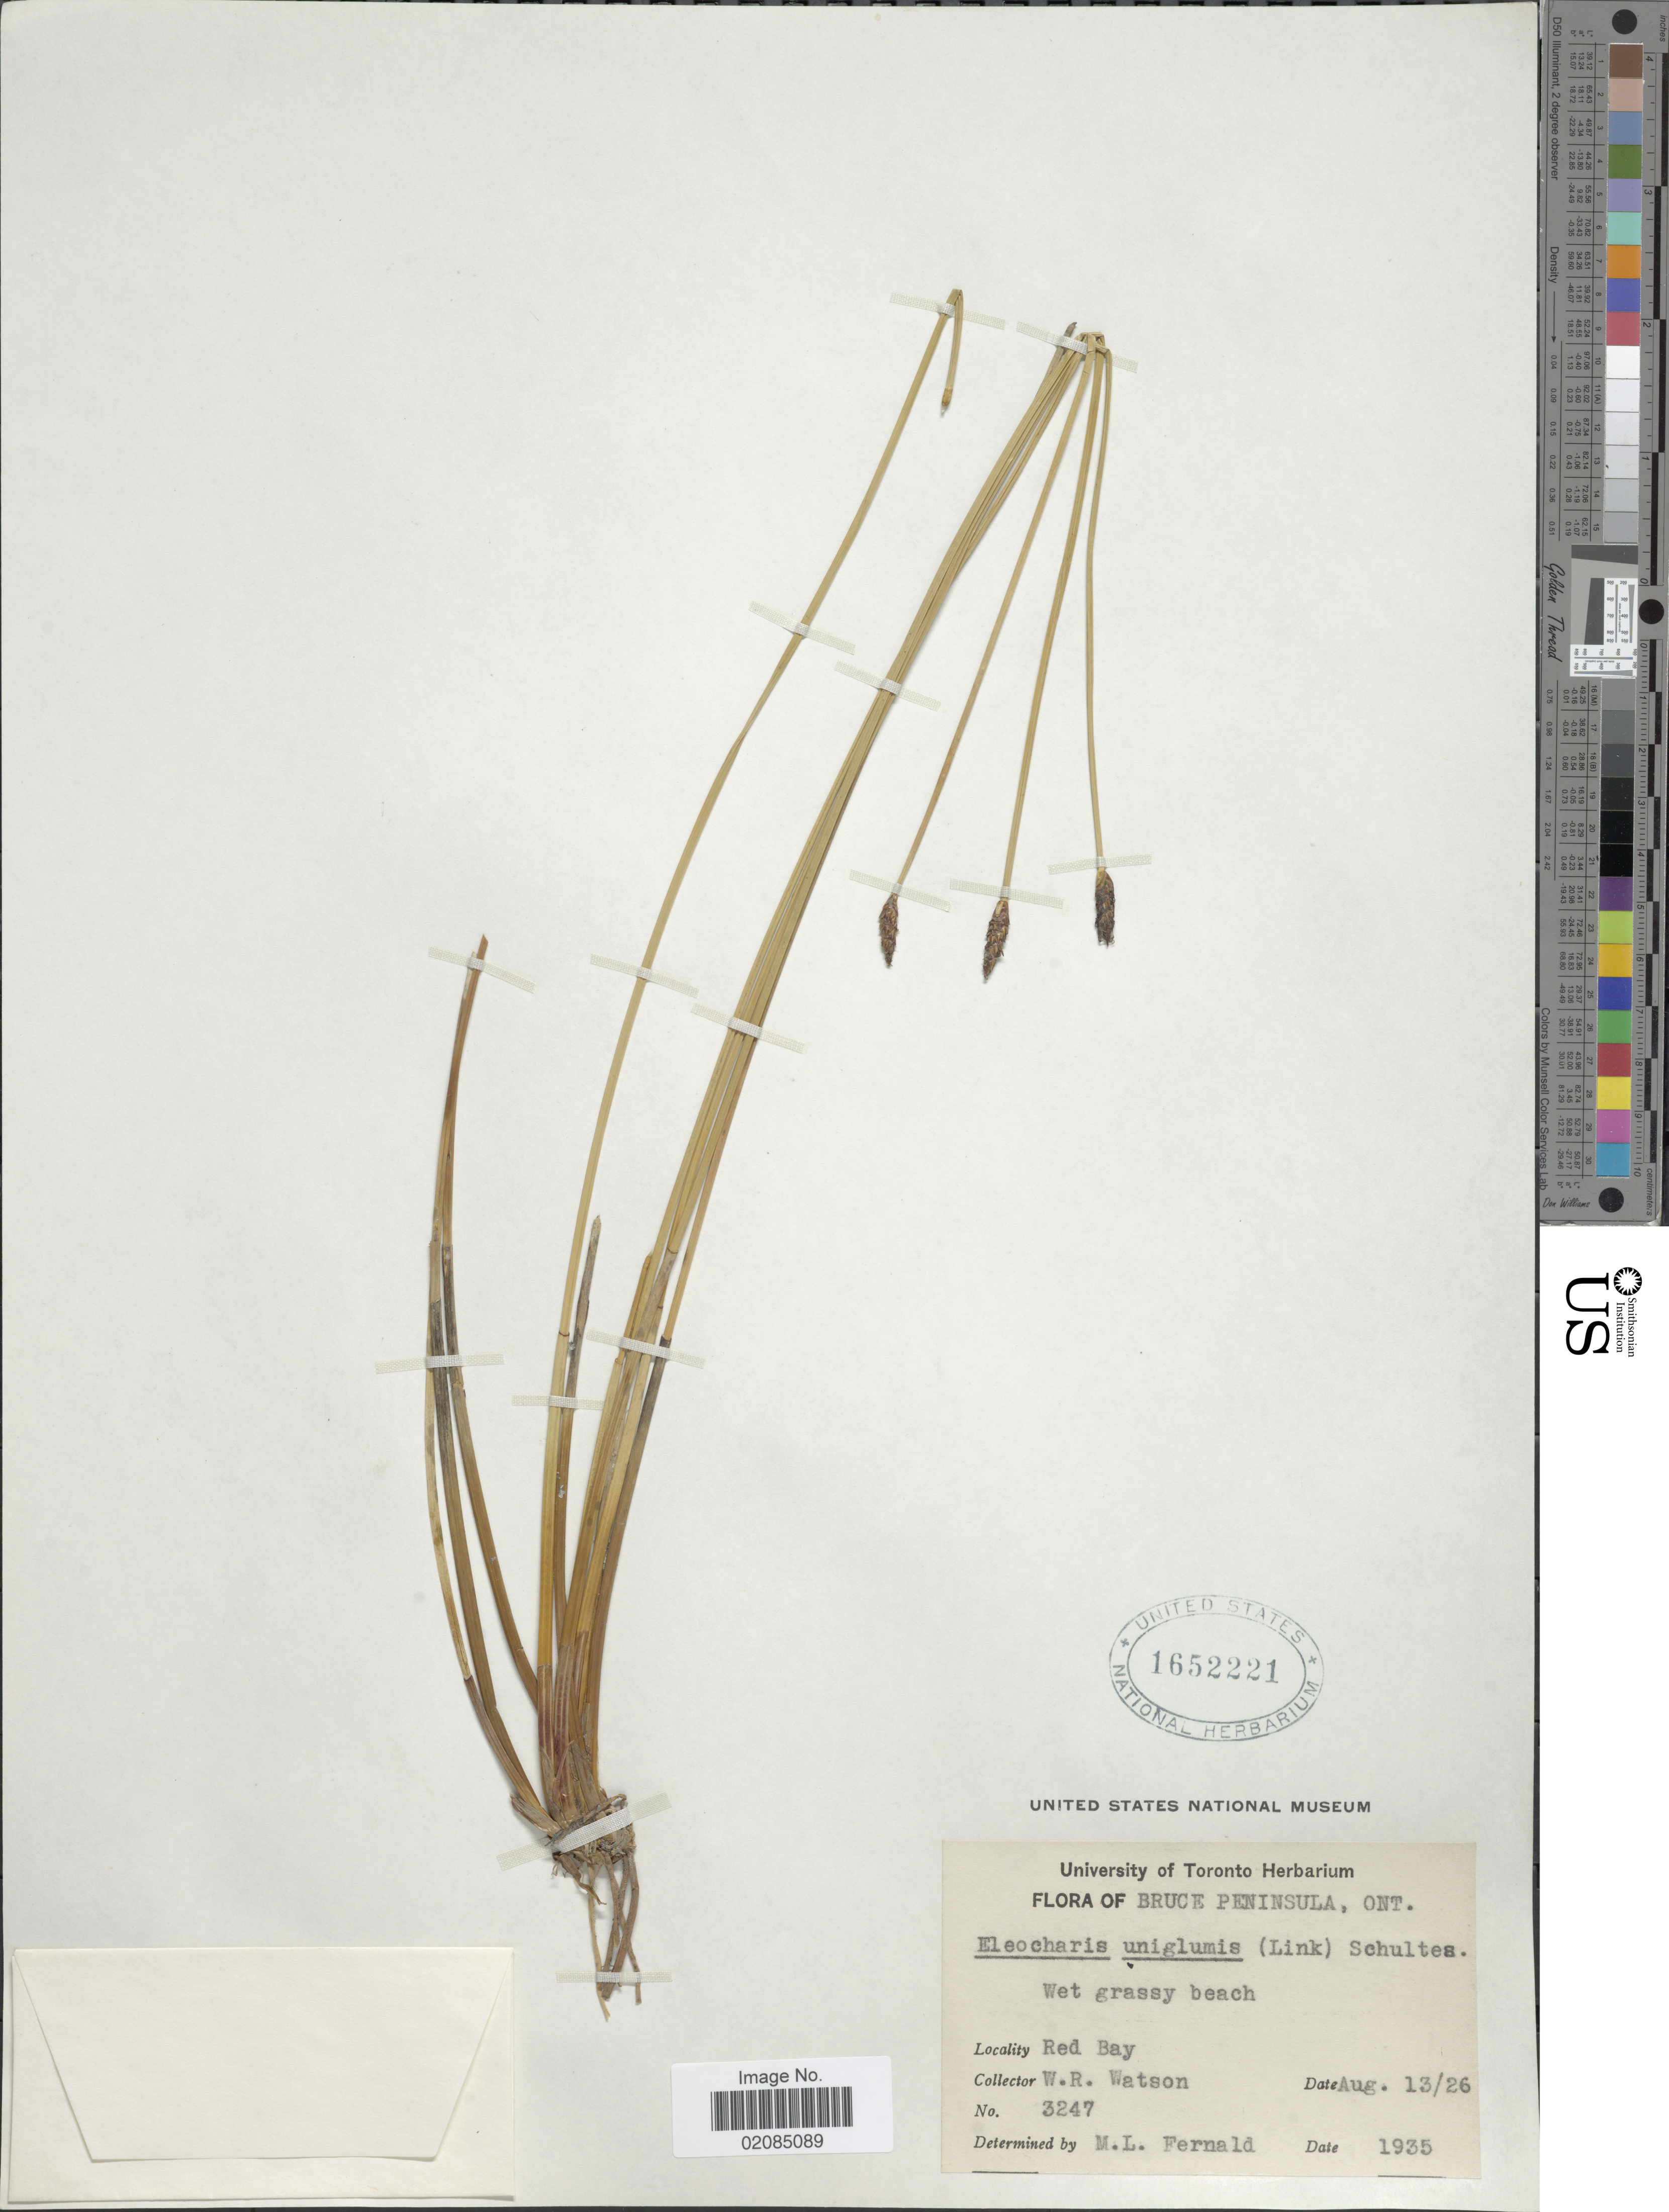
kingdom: Plantae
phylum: Tracheophyta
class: Liliopsida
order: Poales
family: Cyperaceae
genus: Eleocharis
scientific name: Eleocharis uniglumis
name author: (Link) Schult.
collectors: W. R. Watson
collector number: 3247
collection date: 1926-08-13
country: Canada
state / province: Ontario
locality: Bruce Peninsula, Red Bay.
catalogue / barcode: US 1652221